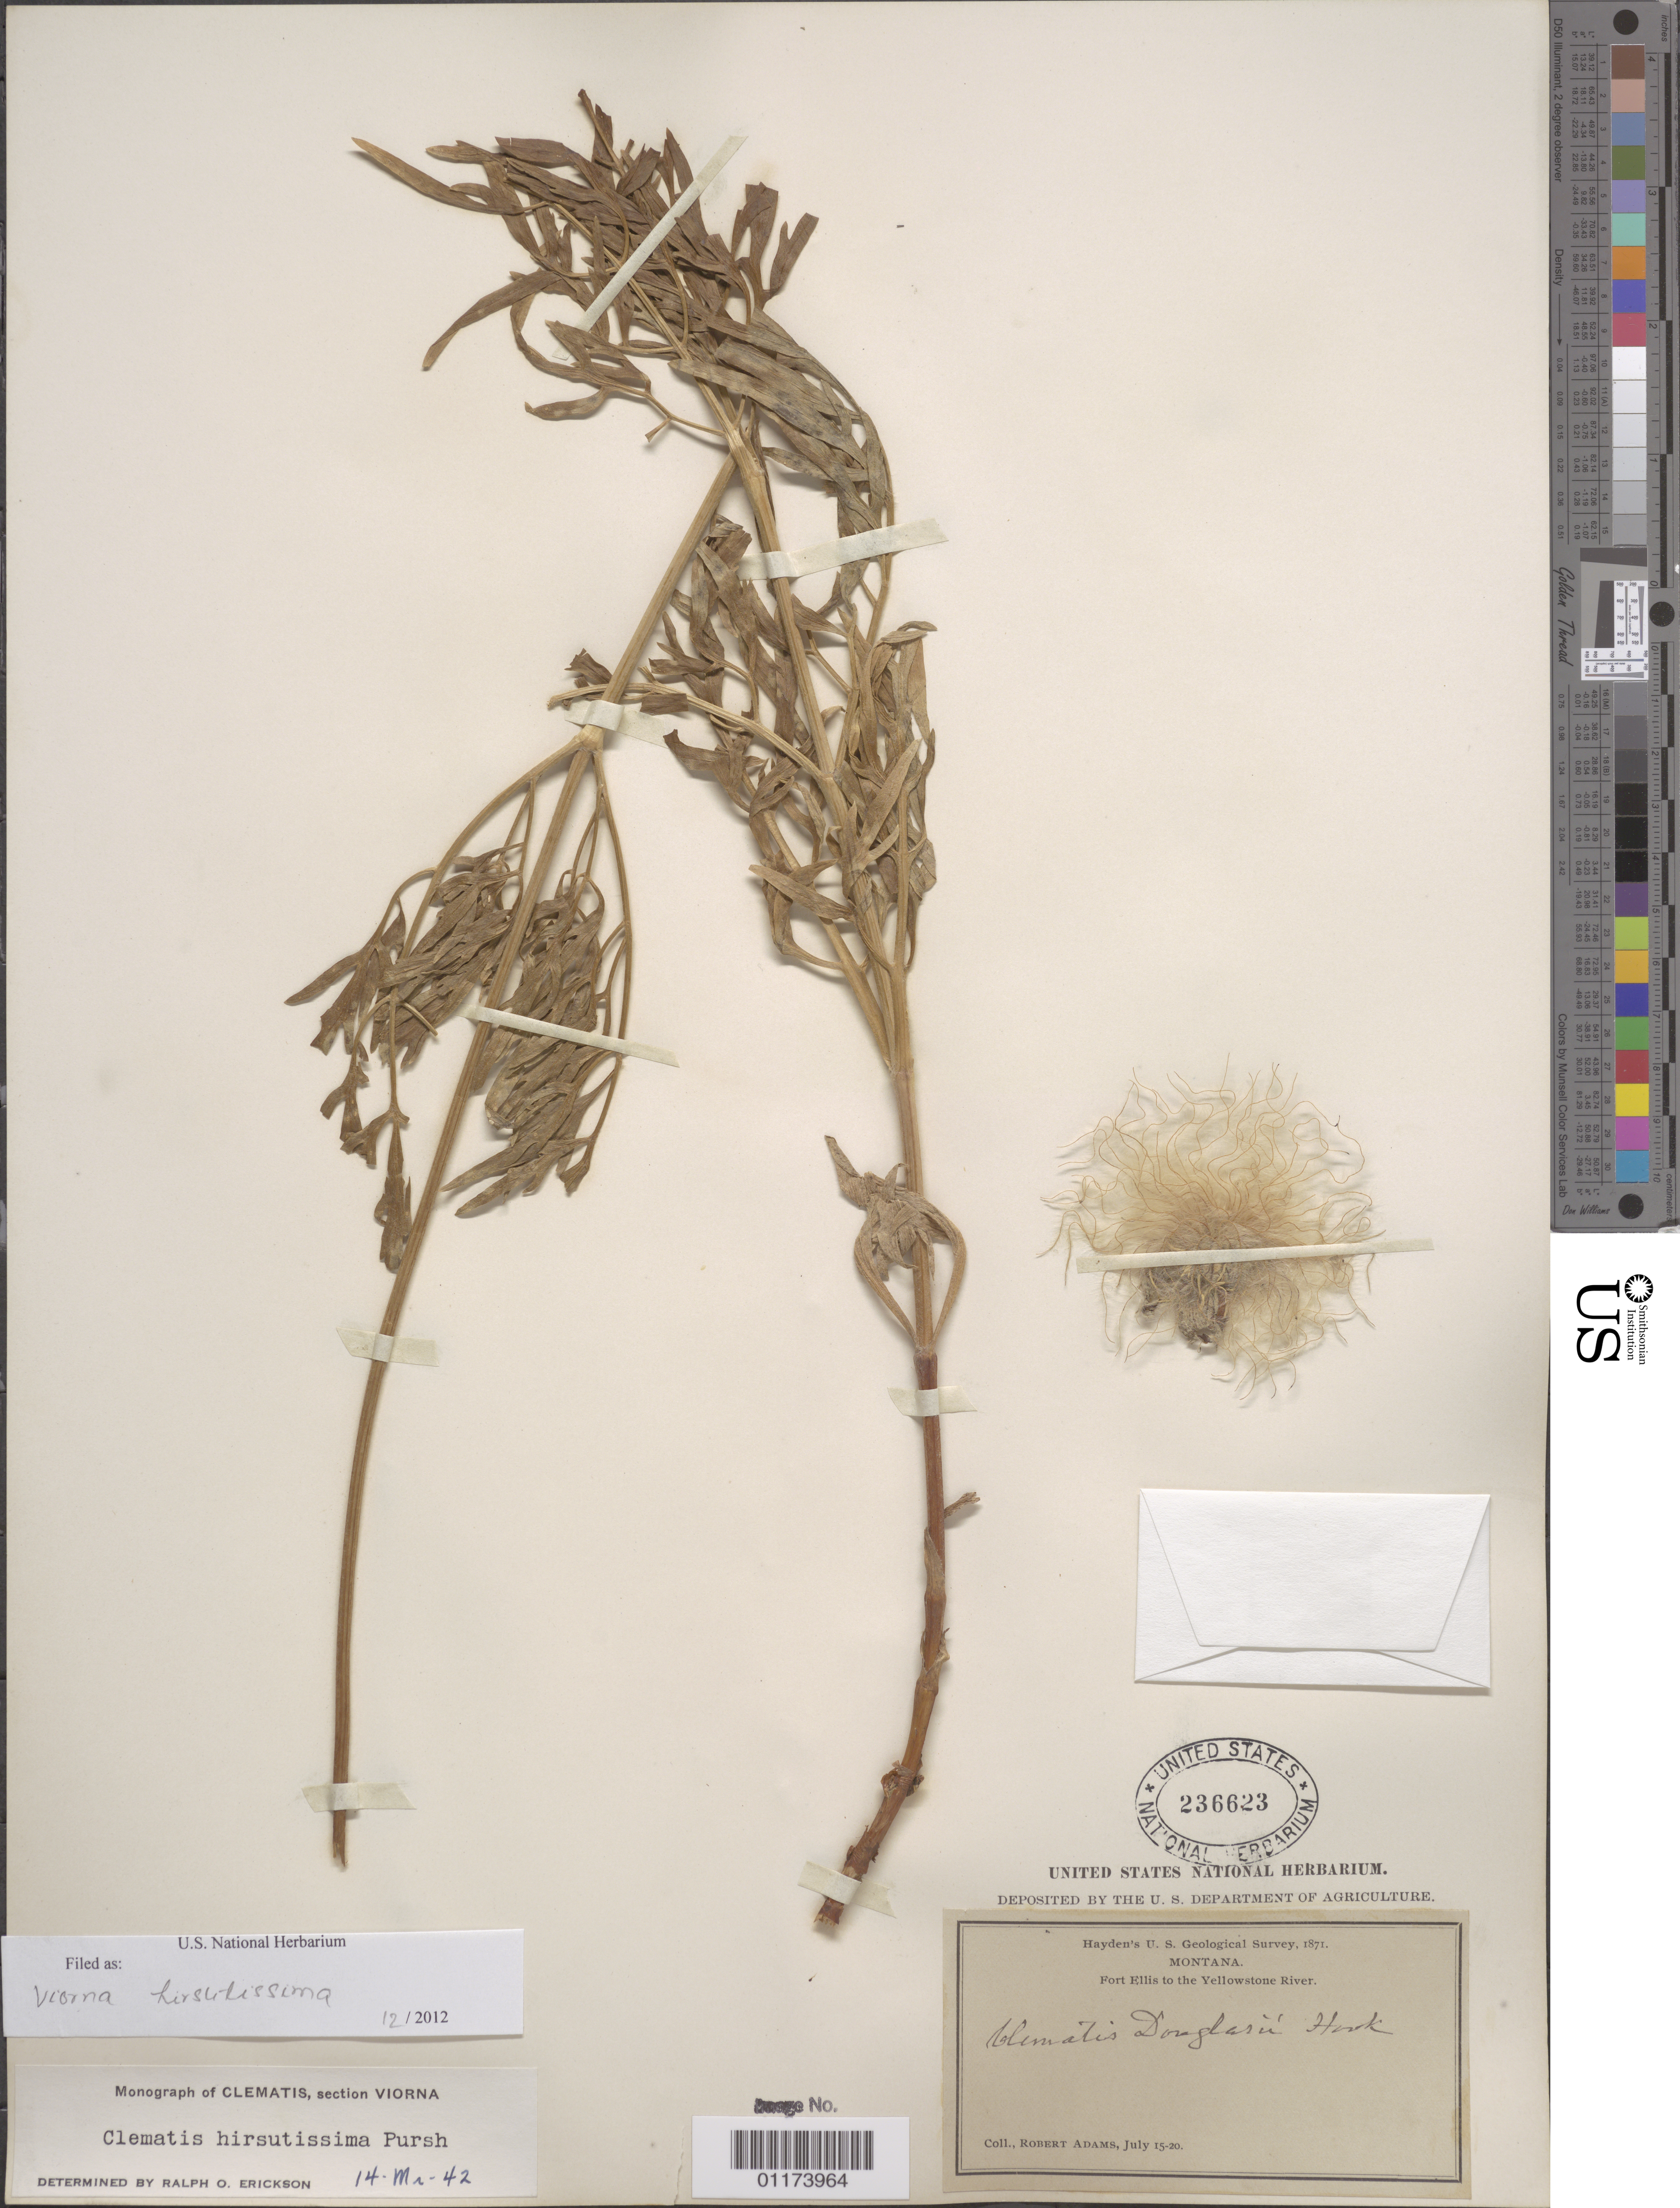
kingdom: Plantae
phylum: Tracheophyta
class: Magnoliopsida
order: Ranunculales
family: Ranunculaceae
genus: Clematis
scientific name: Clematis hirsutissima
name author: Prush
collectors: R. Adams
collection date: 1871-07-15/1871-07-20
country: United States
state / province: Montana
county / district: Gallatin / Park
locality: Between Ft. Ellis and Yellowstone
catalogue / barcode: US 236623